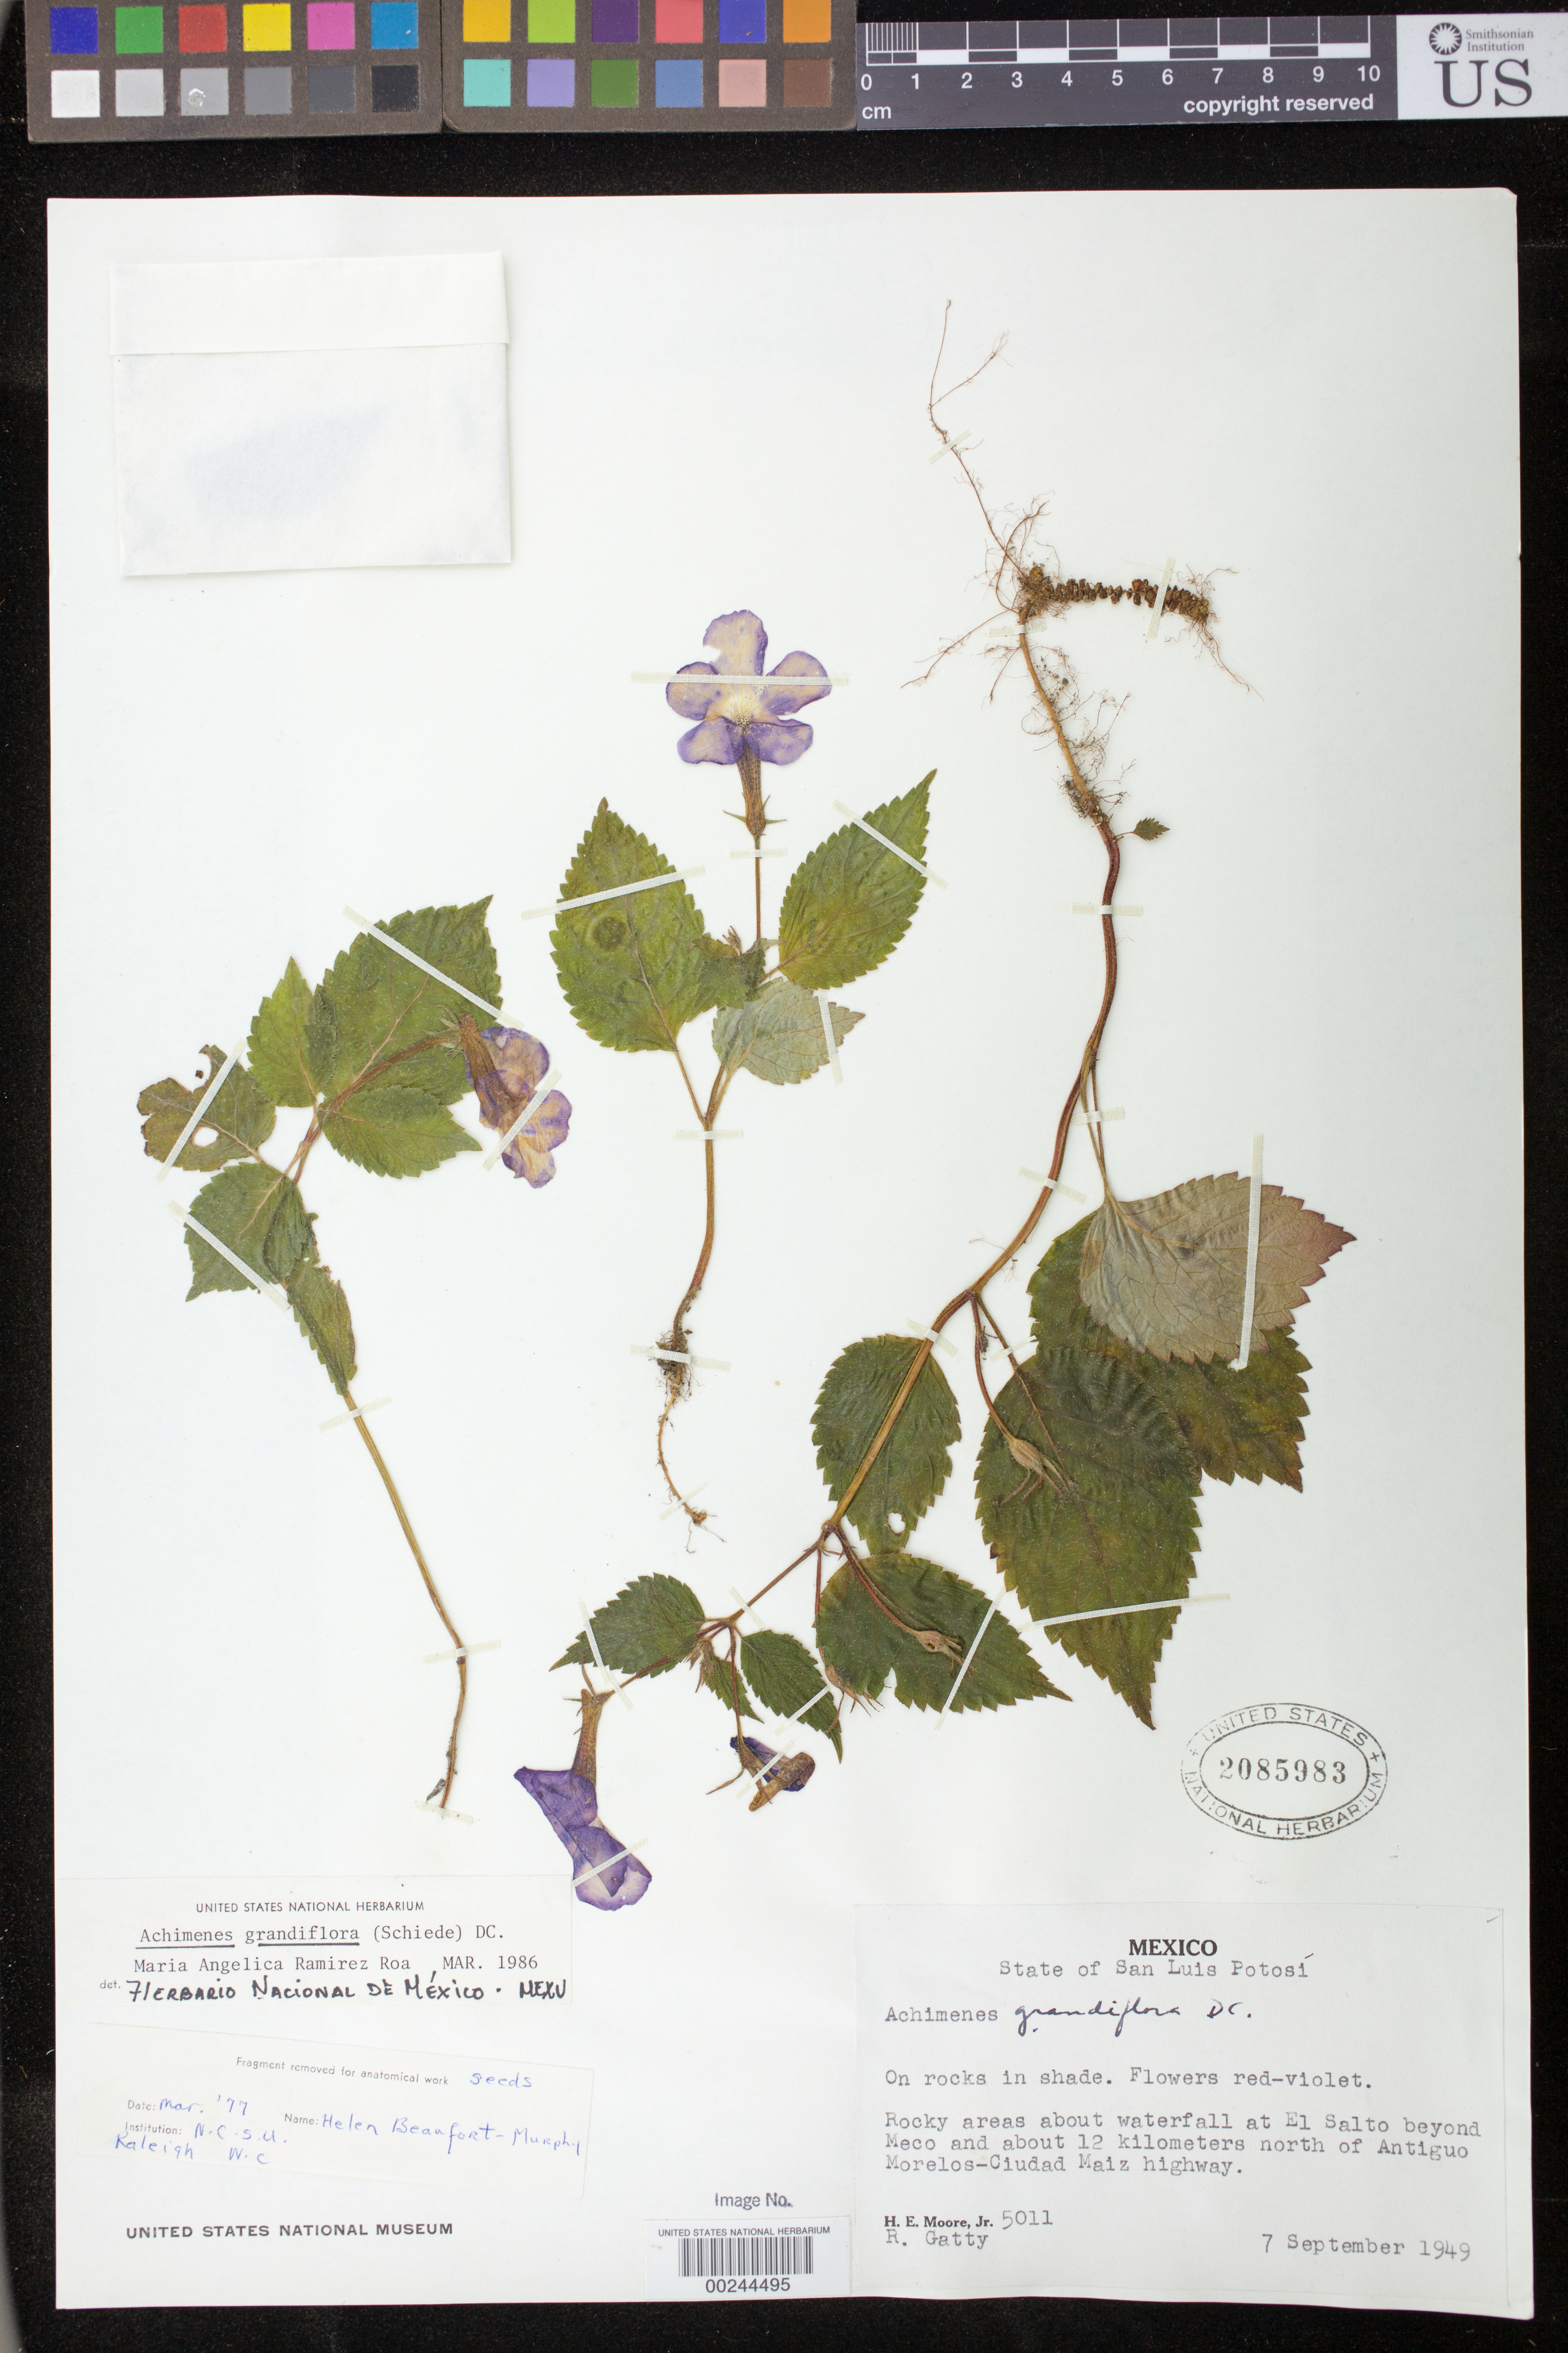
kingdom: Plantae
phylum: Tracheophyta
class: Magnoliopsida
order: Lamiales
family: Gesneriaceae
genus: Achimenes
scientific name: Achimenes grandiflora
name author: (Schiede) DC.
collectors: H. E. Moore & R. Gatty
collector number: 5011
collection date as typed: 07 Sep 1949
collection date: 1949-09-07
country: Mexico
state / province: San Luis Potosi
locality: El Salto beyond Meco and about 12 km N of antiguo Morelos - Ciudad Maiz highway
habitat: Rocky areas about waterfall; on rocks in shade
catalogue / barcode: US 2085983